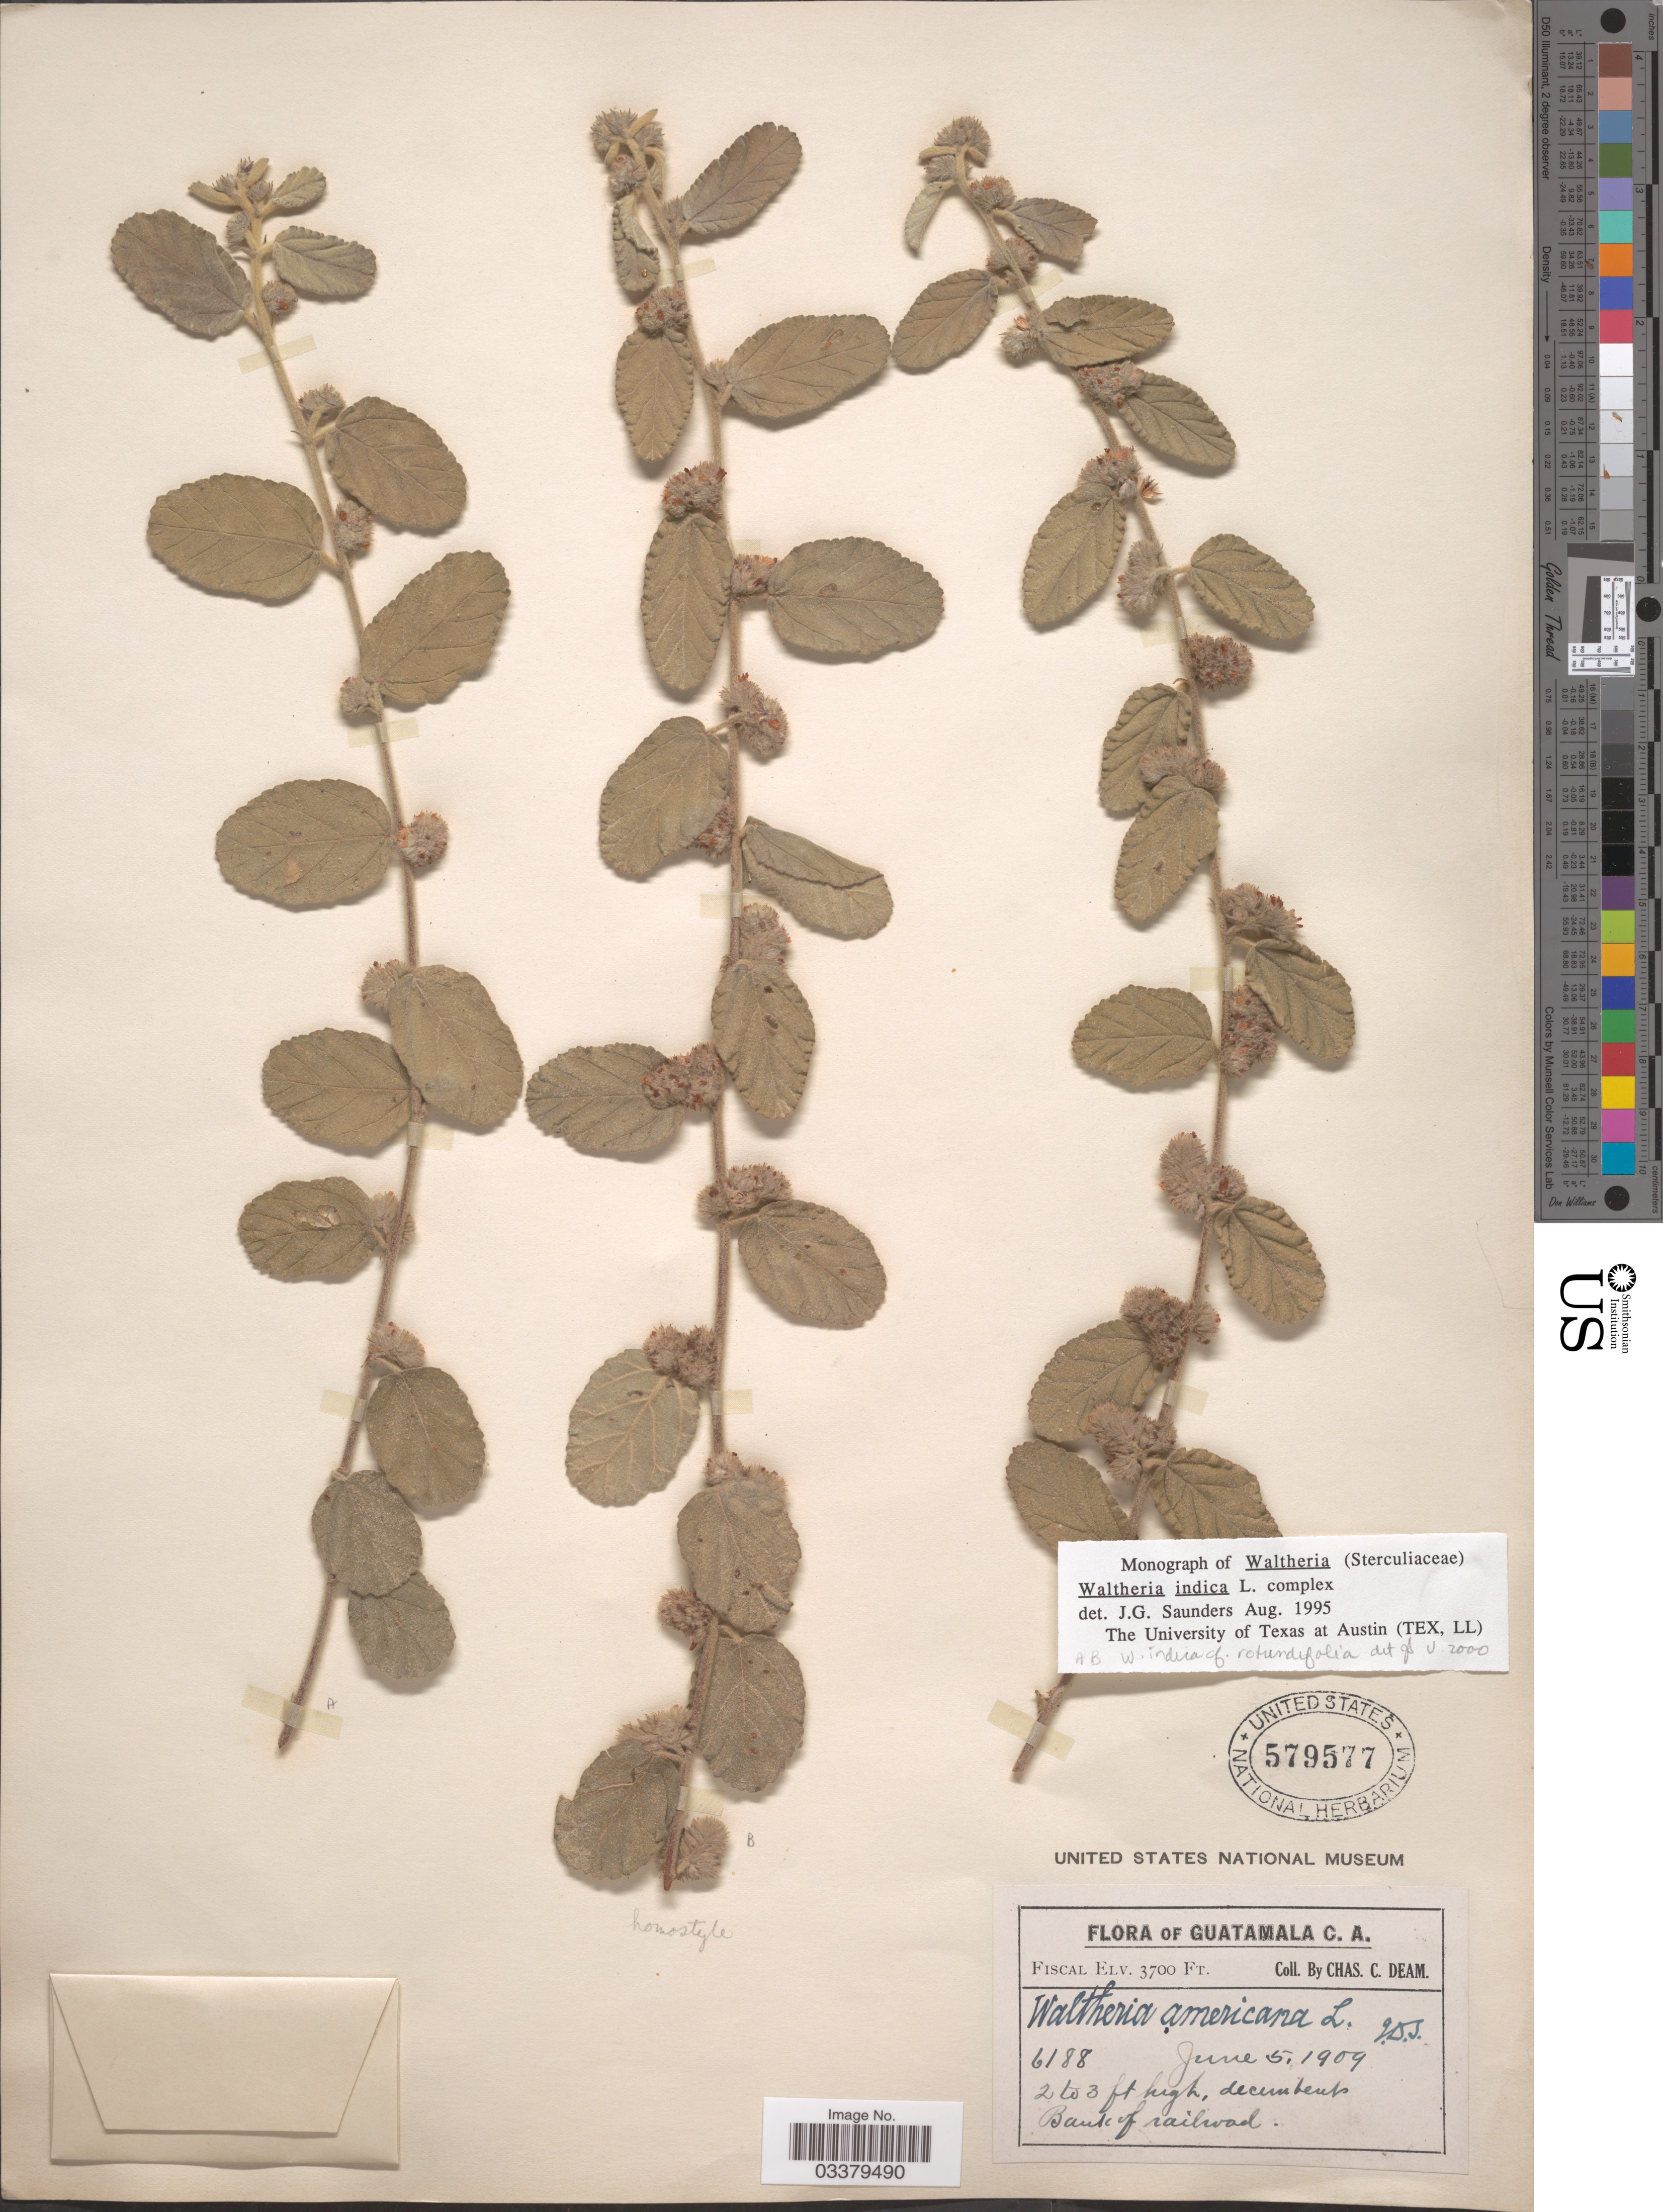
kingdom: Plantae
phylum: Tracheophyta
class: Magnoliopsida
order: Malvales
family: Malvaceae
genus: Waltheria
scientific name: Waltheria indica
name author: L.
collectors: C. C. Deam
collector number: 6188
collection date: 1909-06-05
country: Guatemala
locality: Fiscal. Bank of railroad.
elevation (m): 1128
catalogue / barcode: US 579577